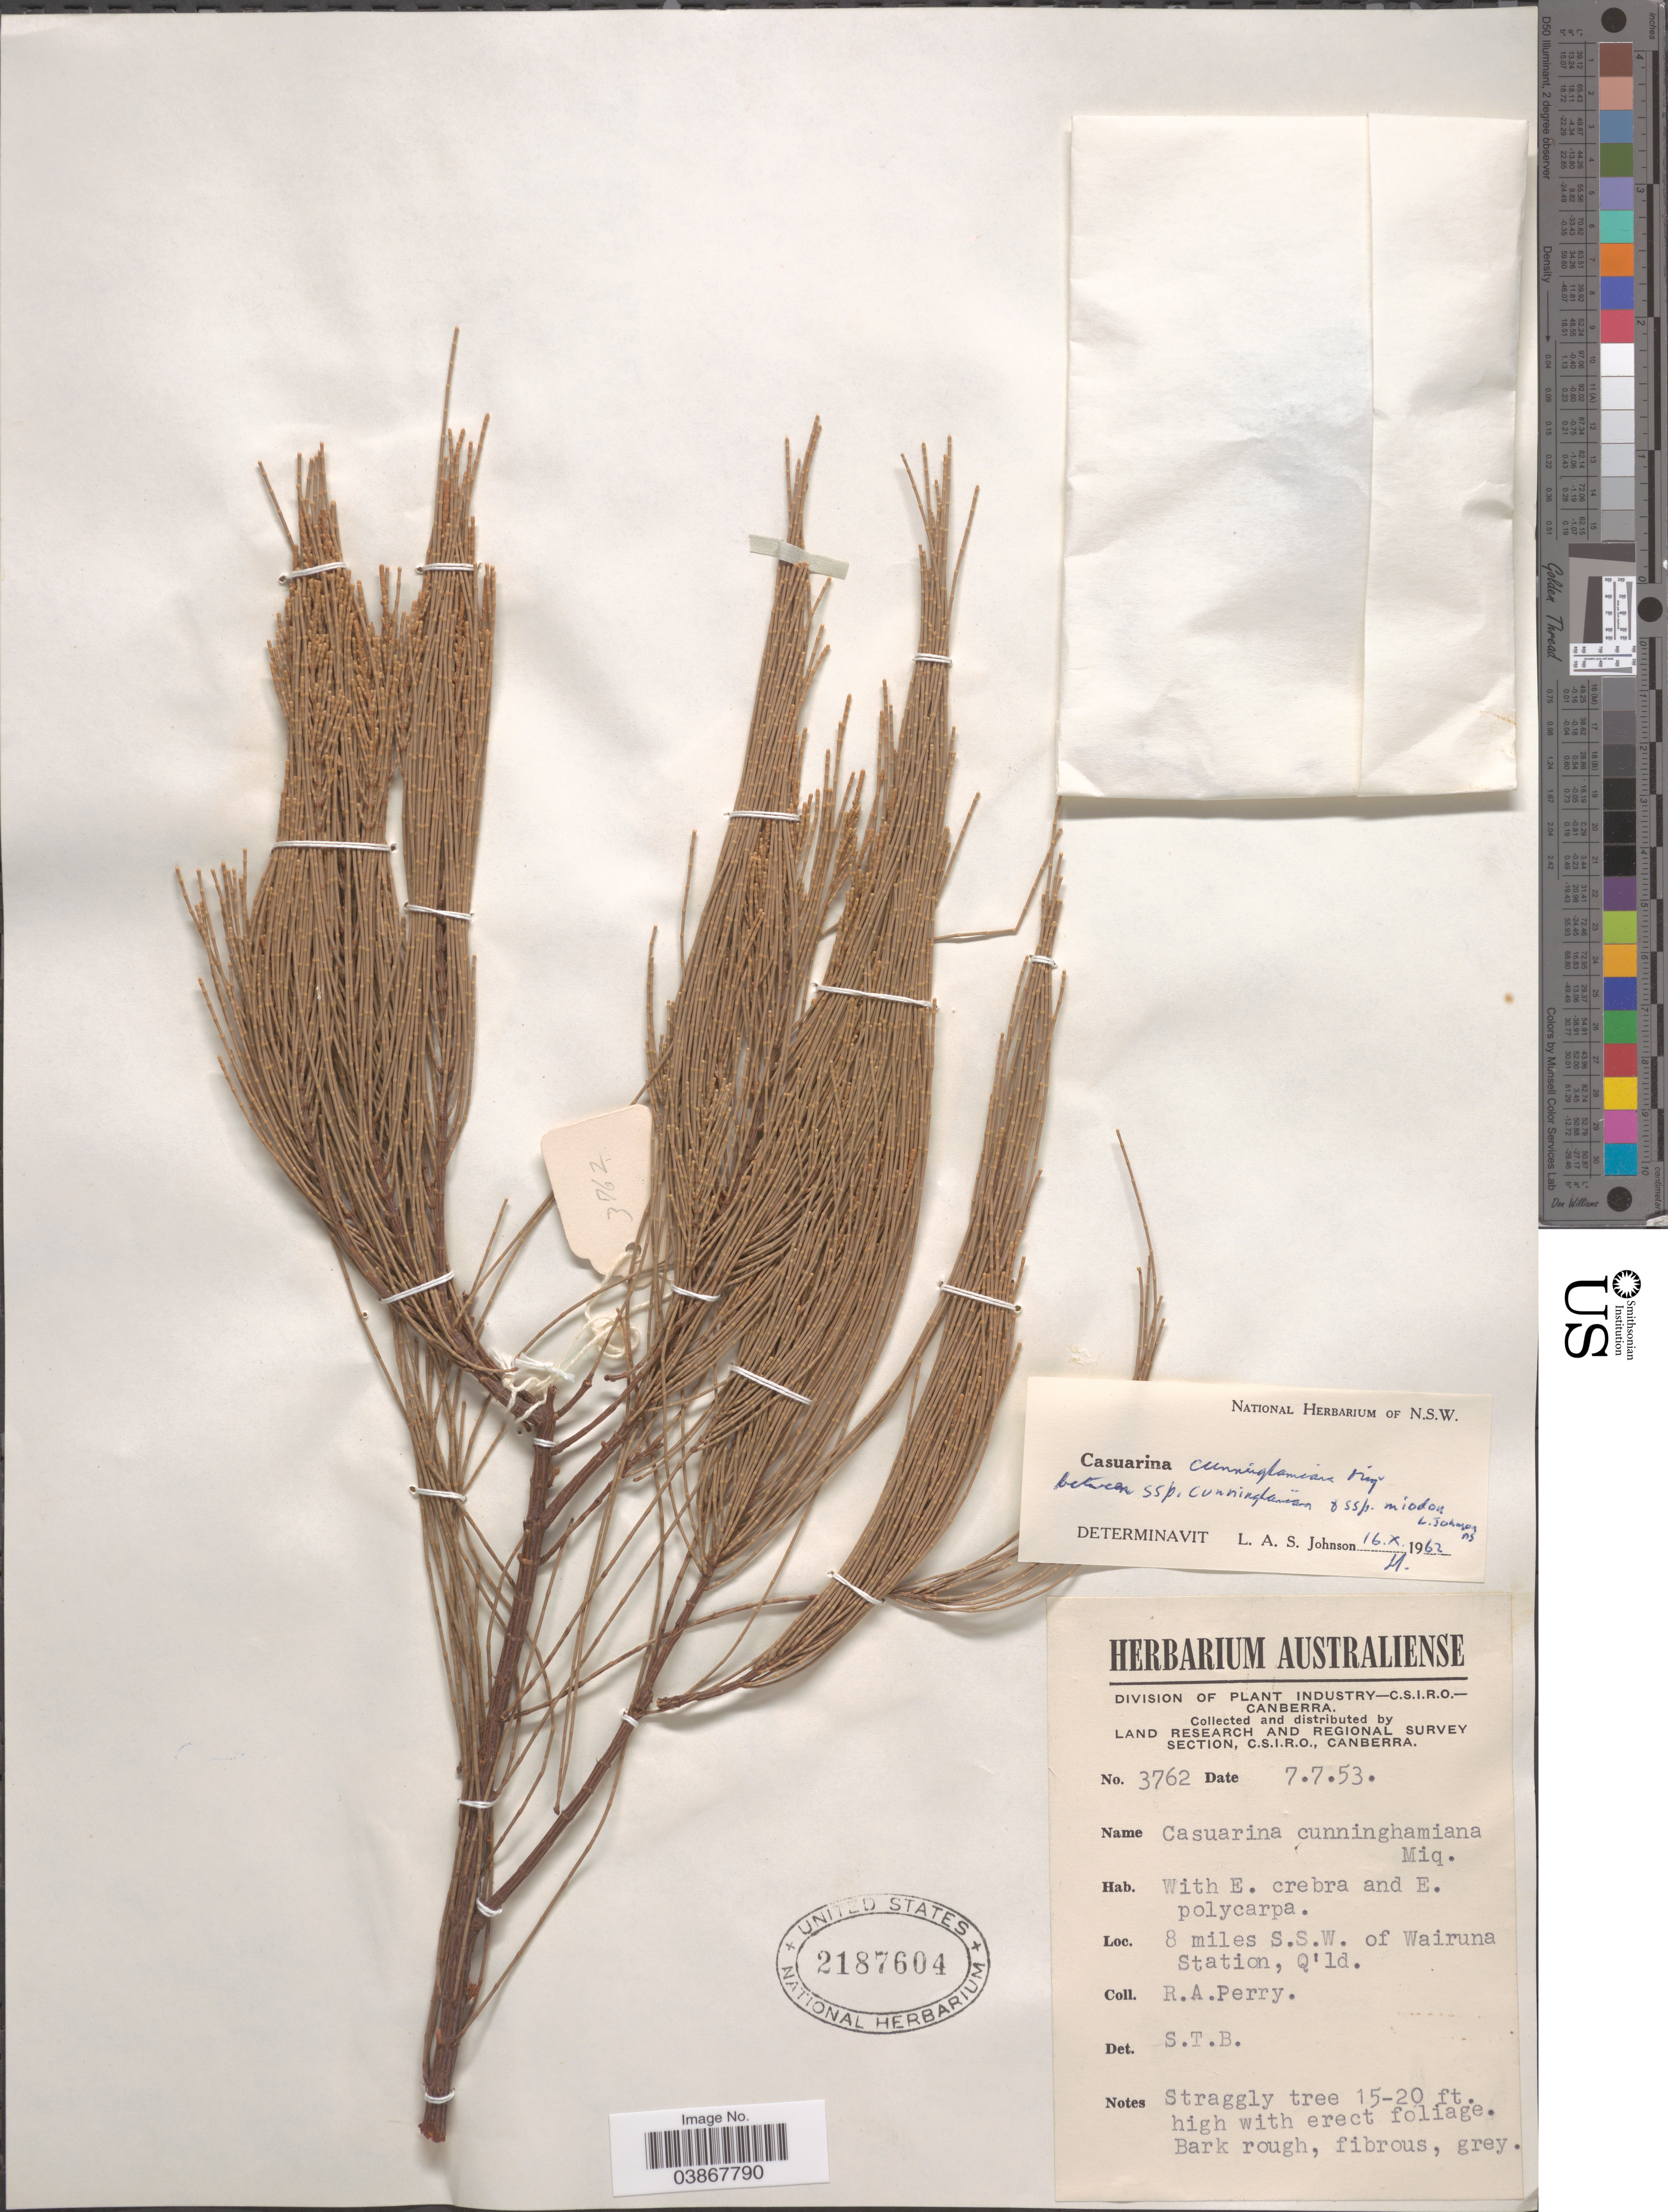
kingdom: Plantae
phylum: Tracheophyta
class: Magnoliopsida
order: Fagales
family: Casuarinaceae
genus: Casuarina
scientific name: Casuarina cunninghamiana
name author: Miq.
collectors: Perry, R. A.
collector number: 3762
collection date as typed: Transcribed d/m/y: 7/7/53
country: Australia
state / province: Queensland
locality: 8 miles S.S.W. of Wairuna Station.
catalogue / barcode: US 2187604